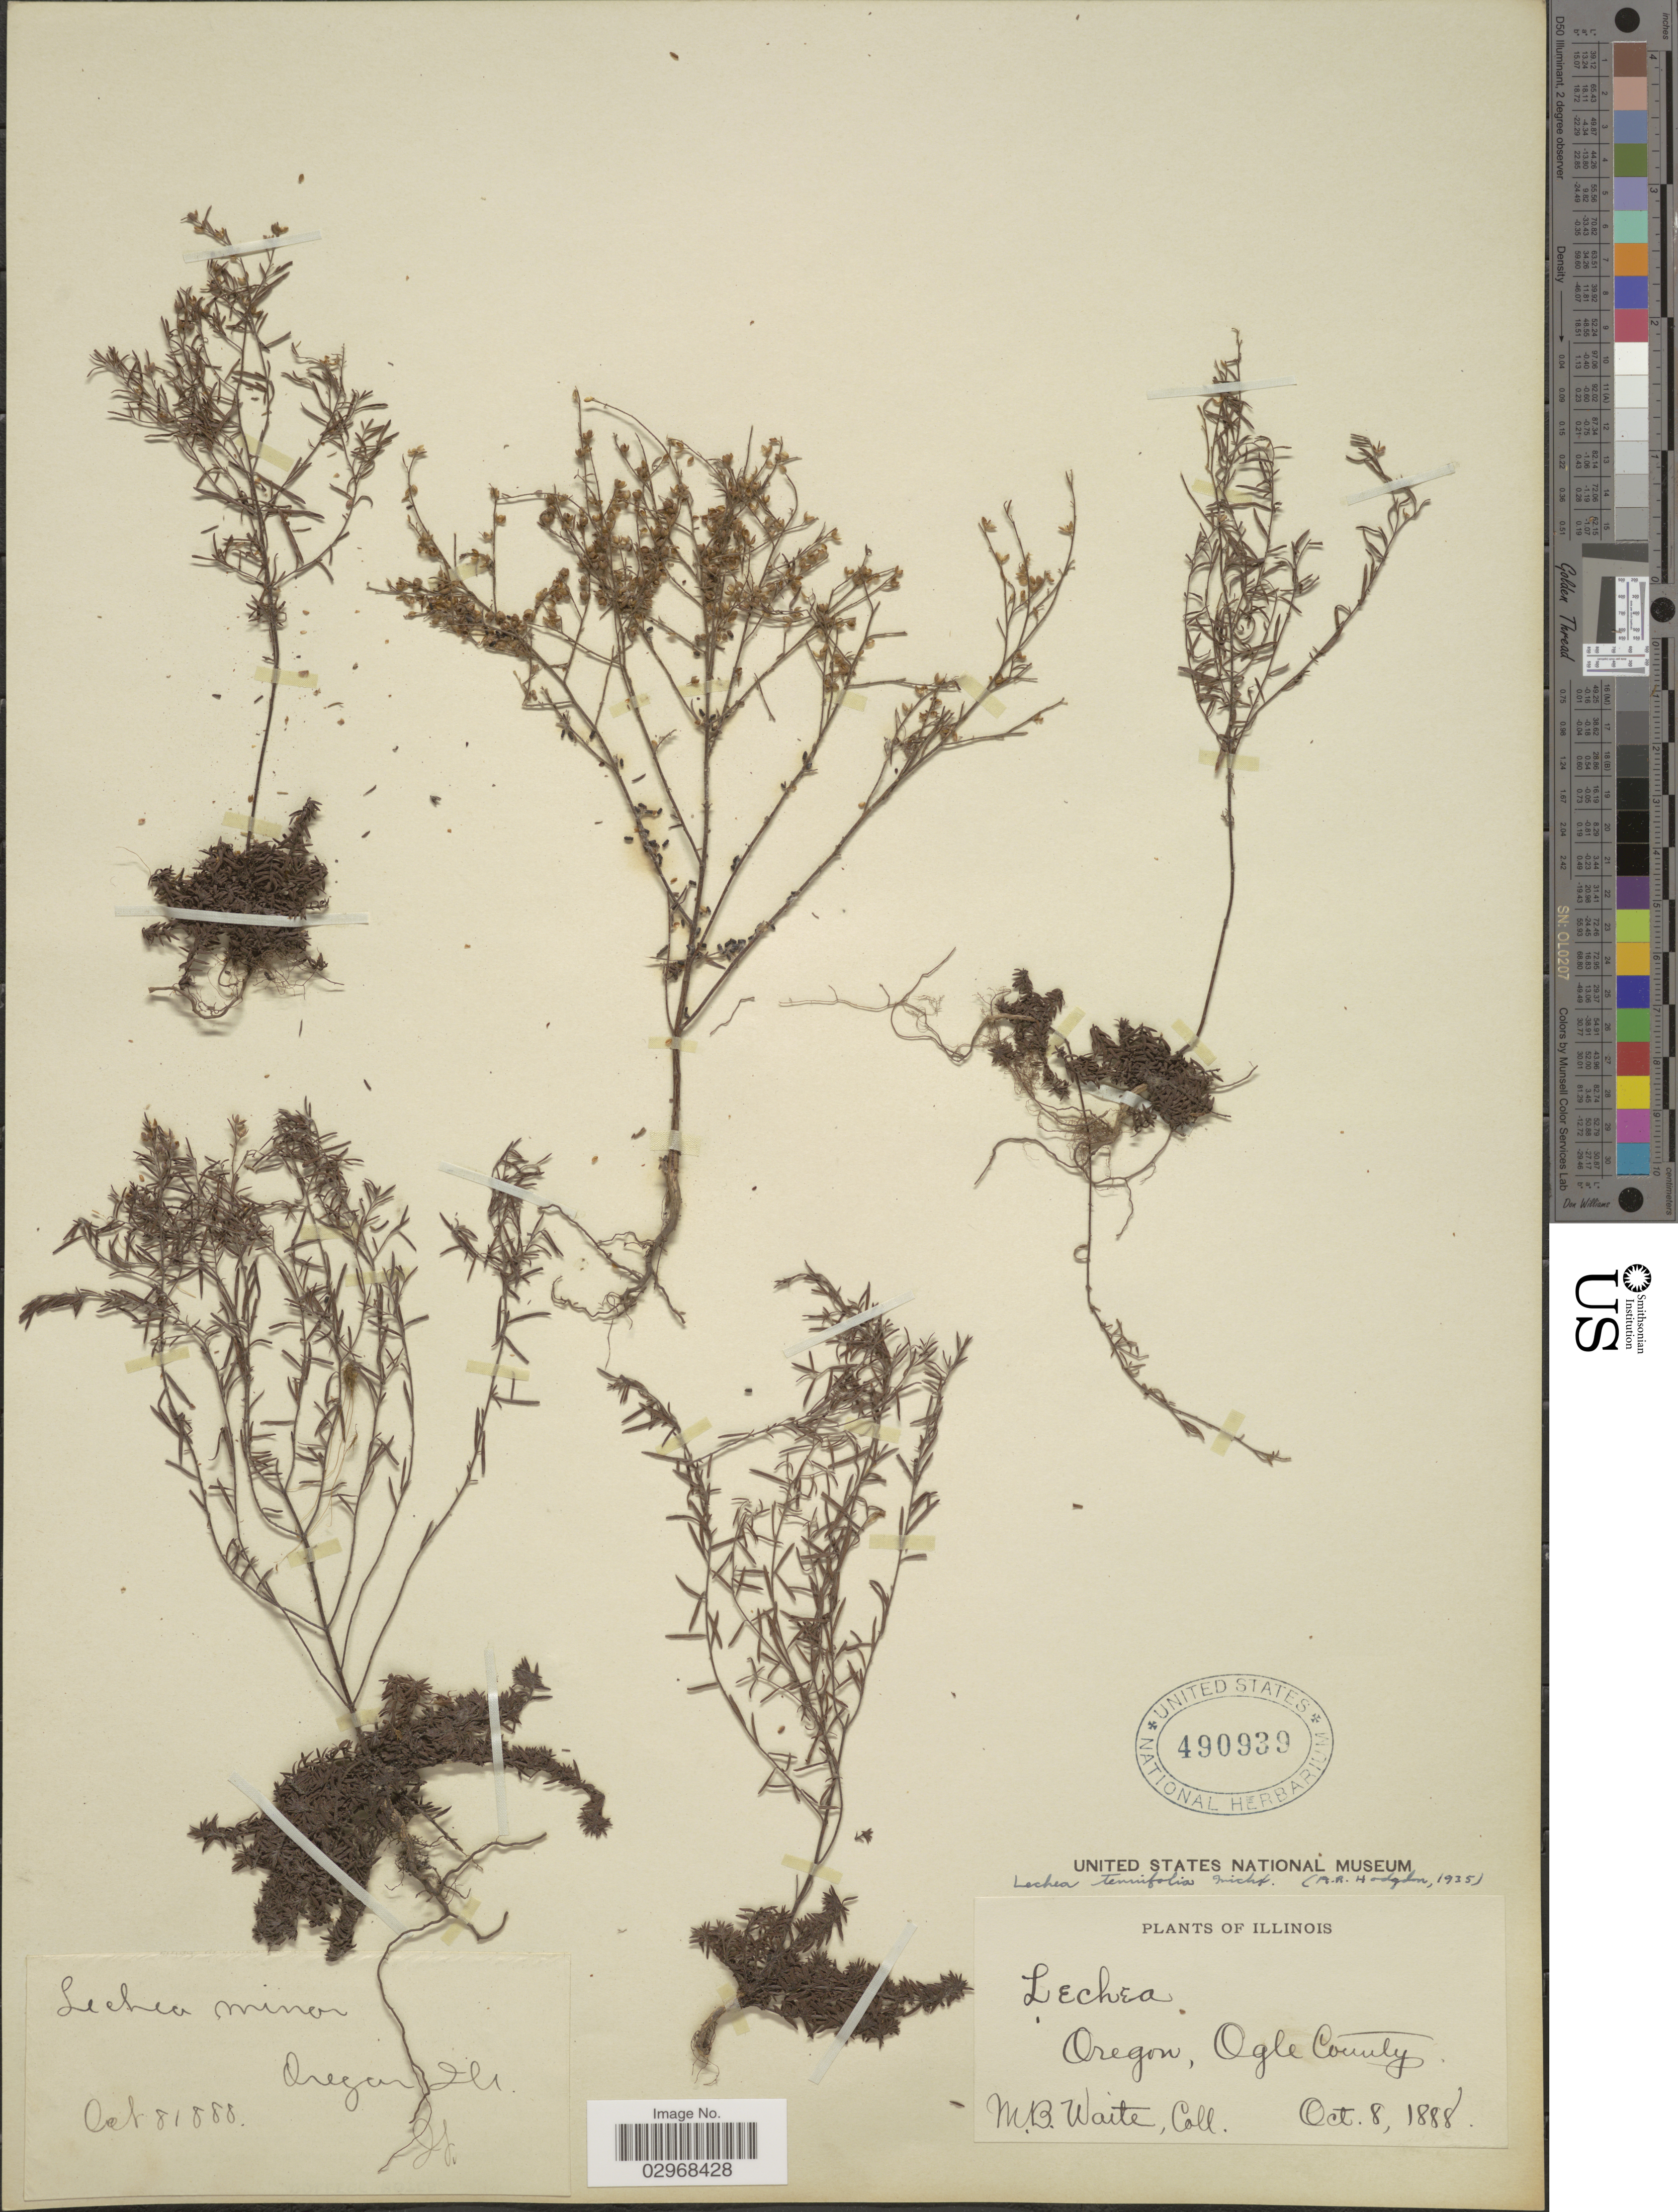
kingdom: Plantae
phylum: Tracheophyta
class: Magnoliopsida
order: Malvales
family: Cistaceae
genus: Lechea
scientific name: Lechea tenuifolia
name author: Michx.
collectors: M. B. Waite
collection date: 1888-10-08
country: United States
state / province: Oregon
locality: Ogle County.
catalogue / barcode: US 490939